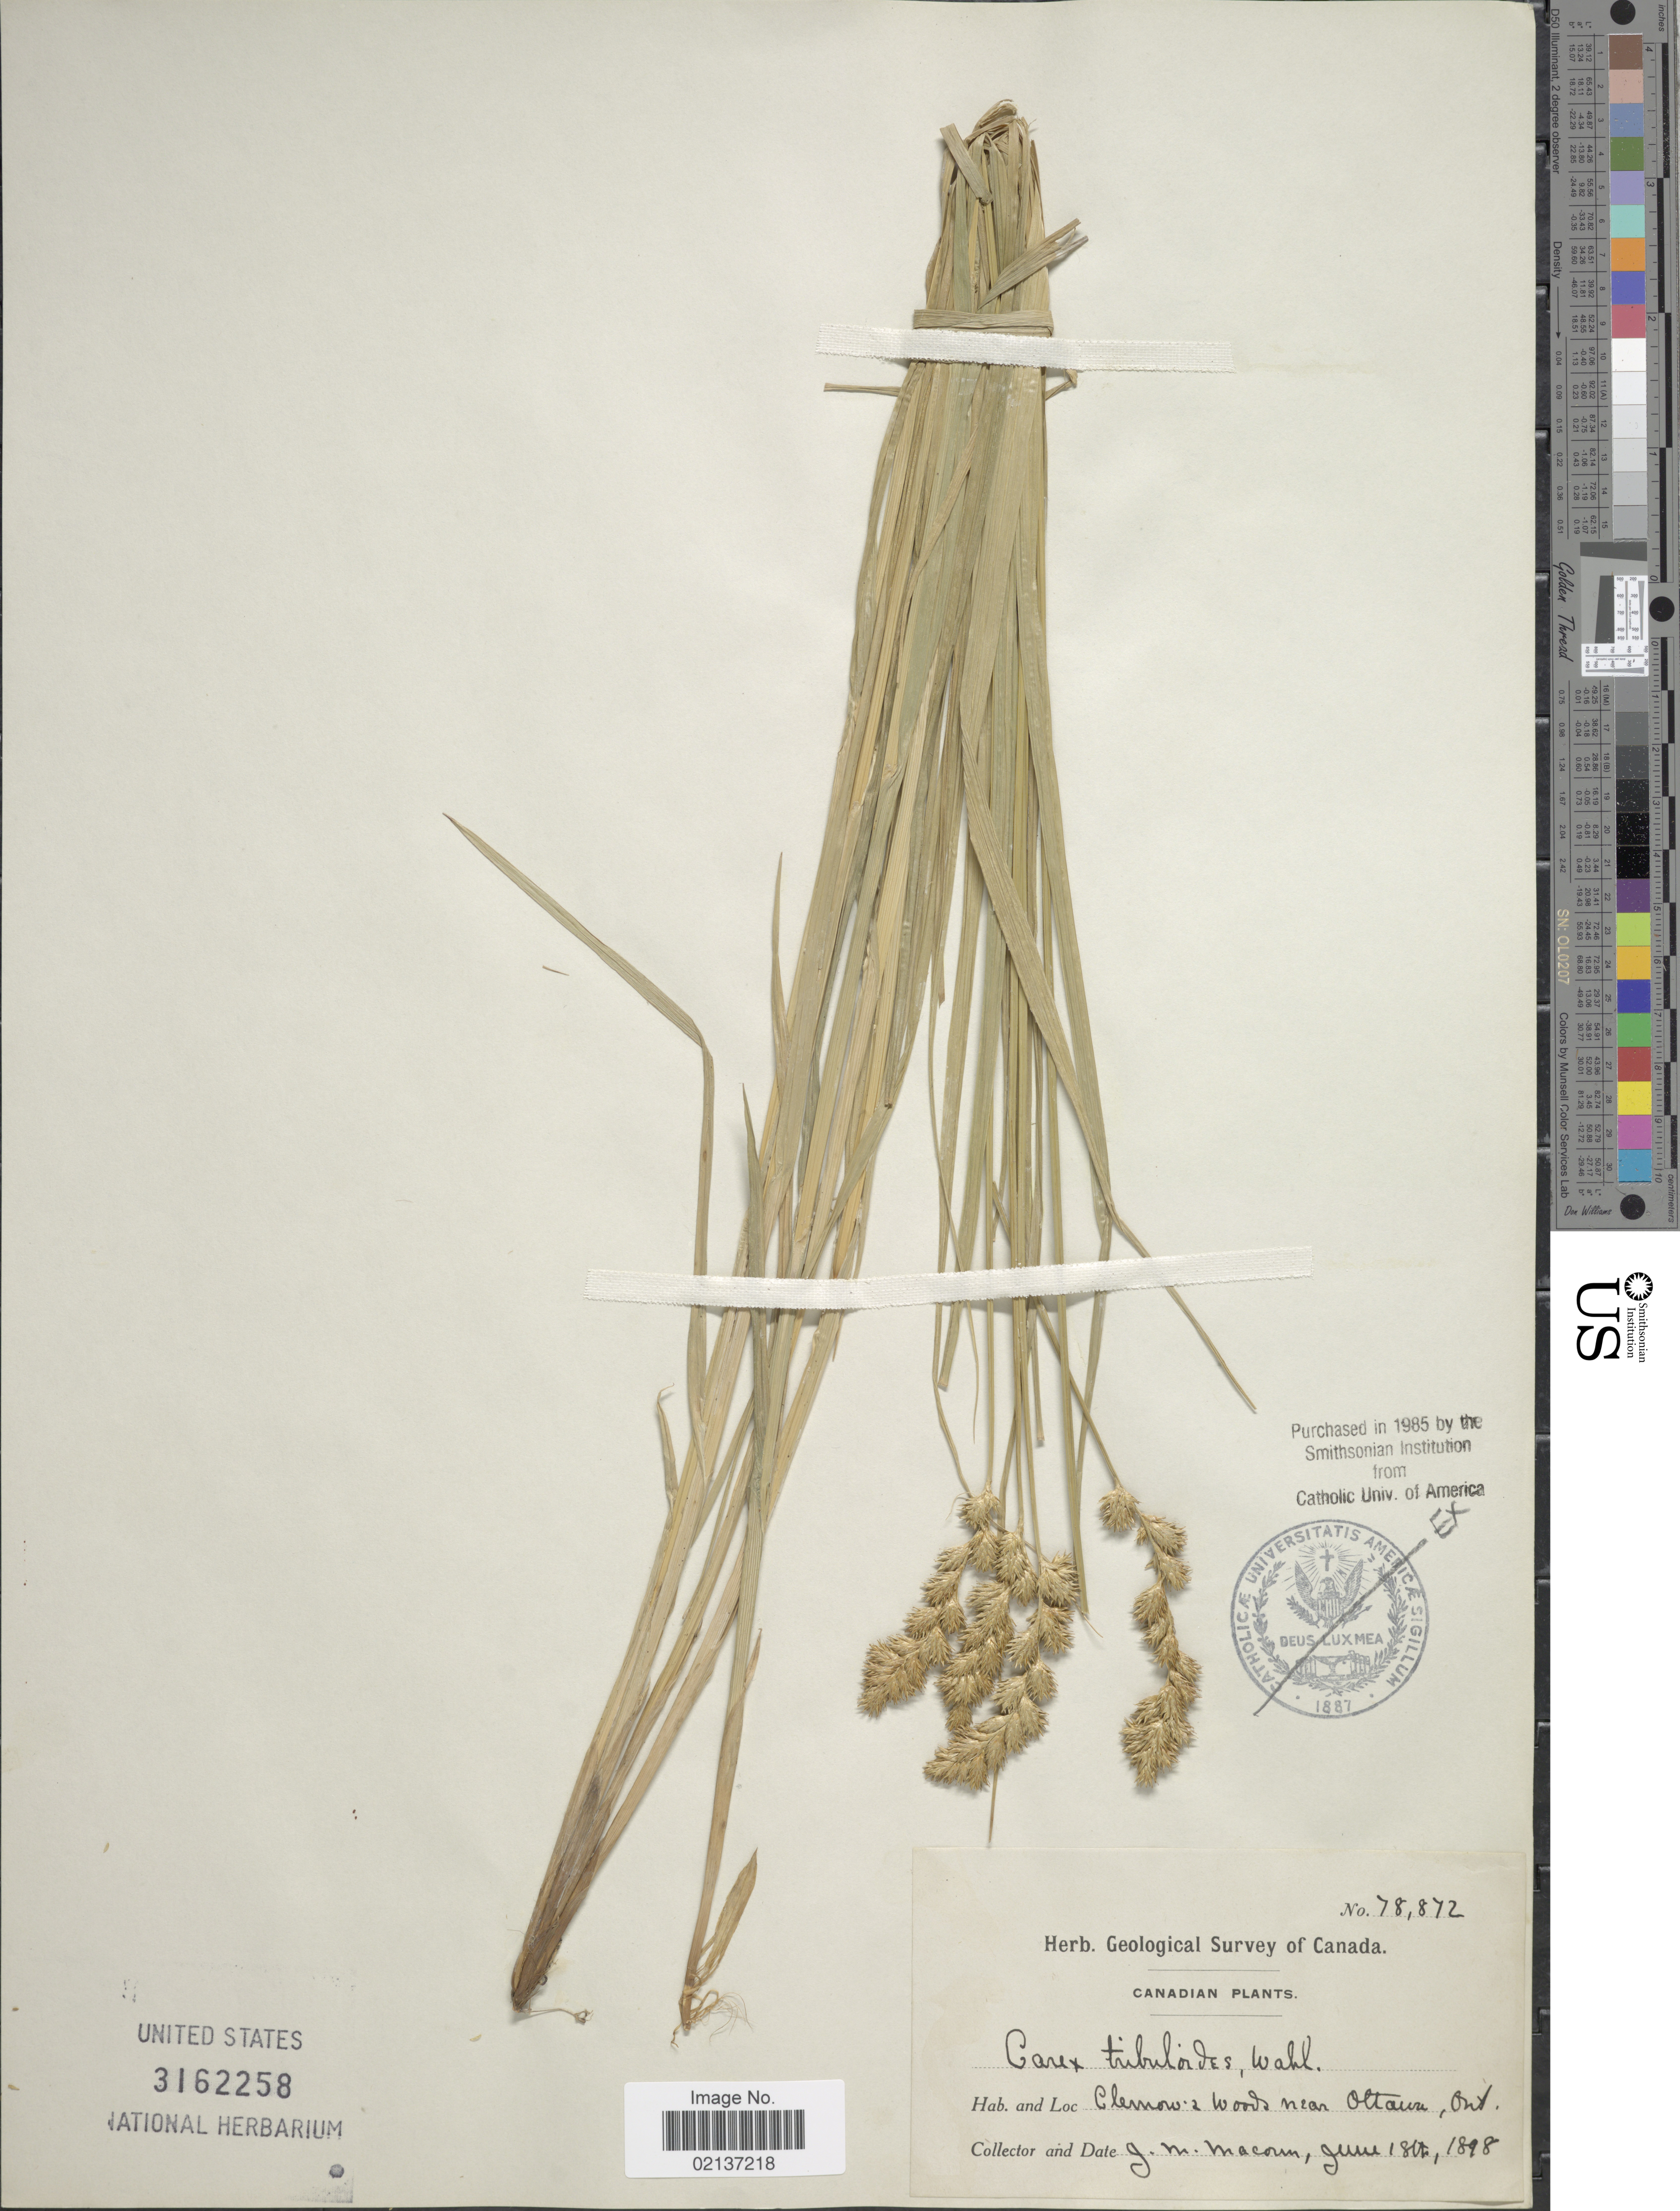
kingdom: Plantae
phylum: Tracheophyta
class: Liliopsida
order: Poales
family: Cyperaceae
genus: Carex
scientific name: Carex tribuloides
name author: Wahlenb.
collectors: J. M. Macoun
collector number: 78872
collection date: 1898-06-18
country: Canada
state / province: Ontario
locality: Clemon's wood near Ottawa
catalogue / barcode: US 3162258